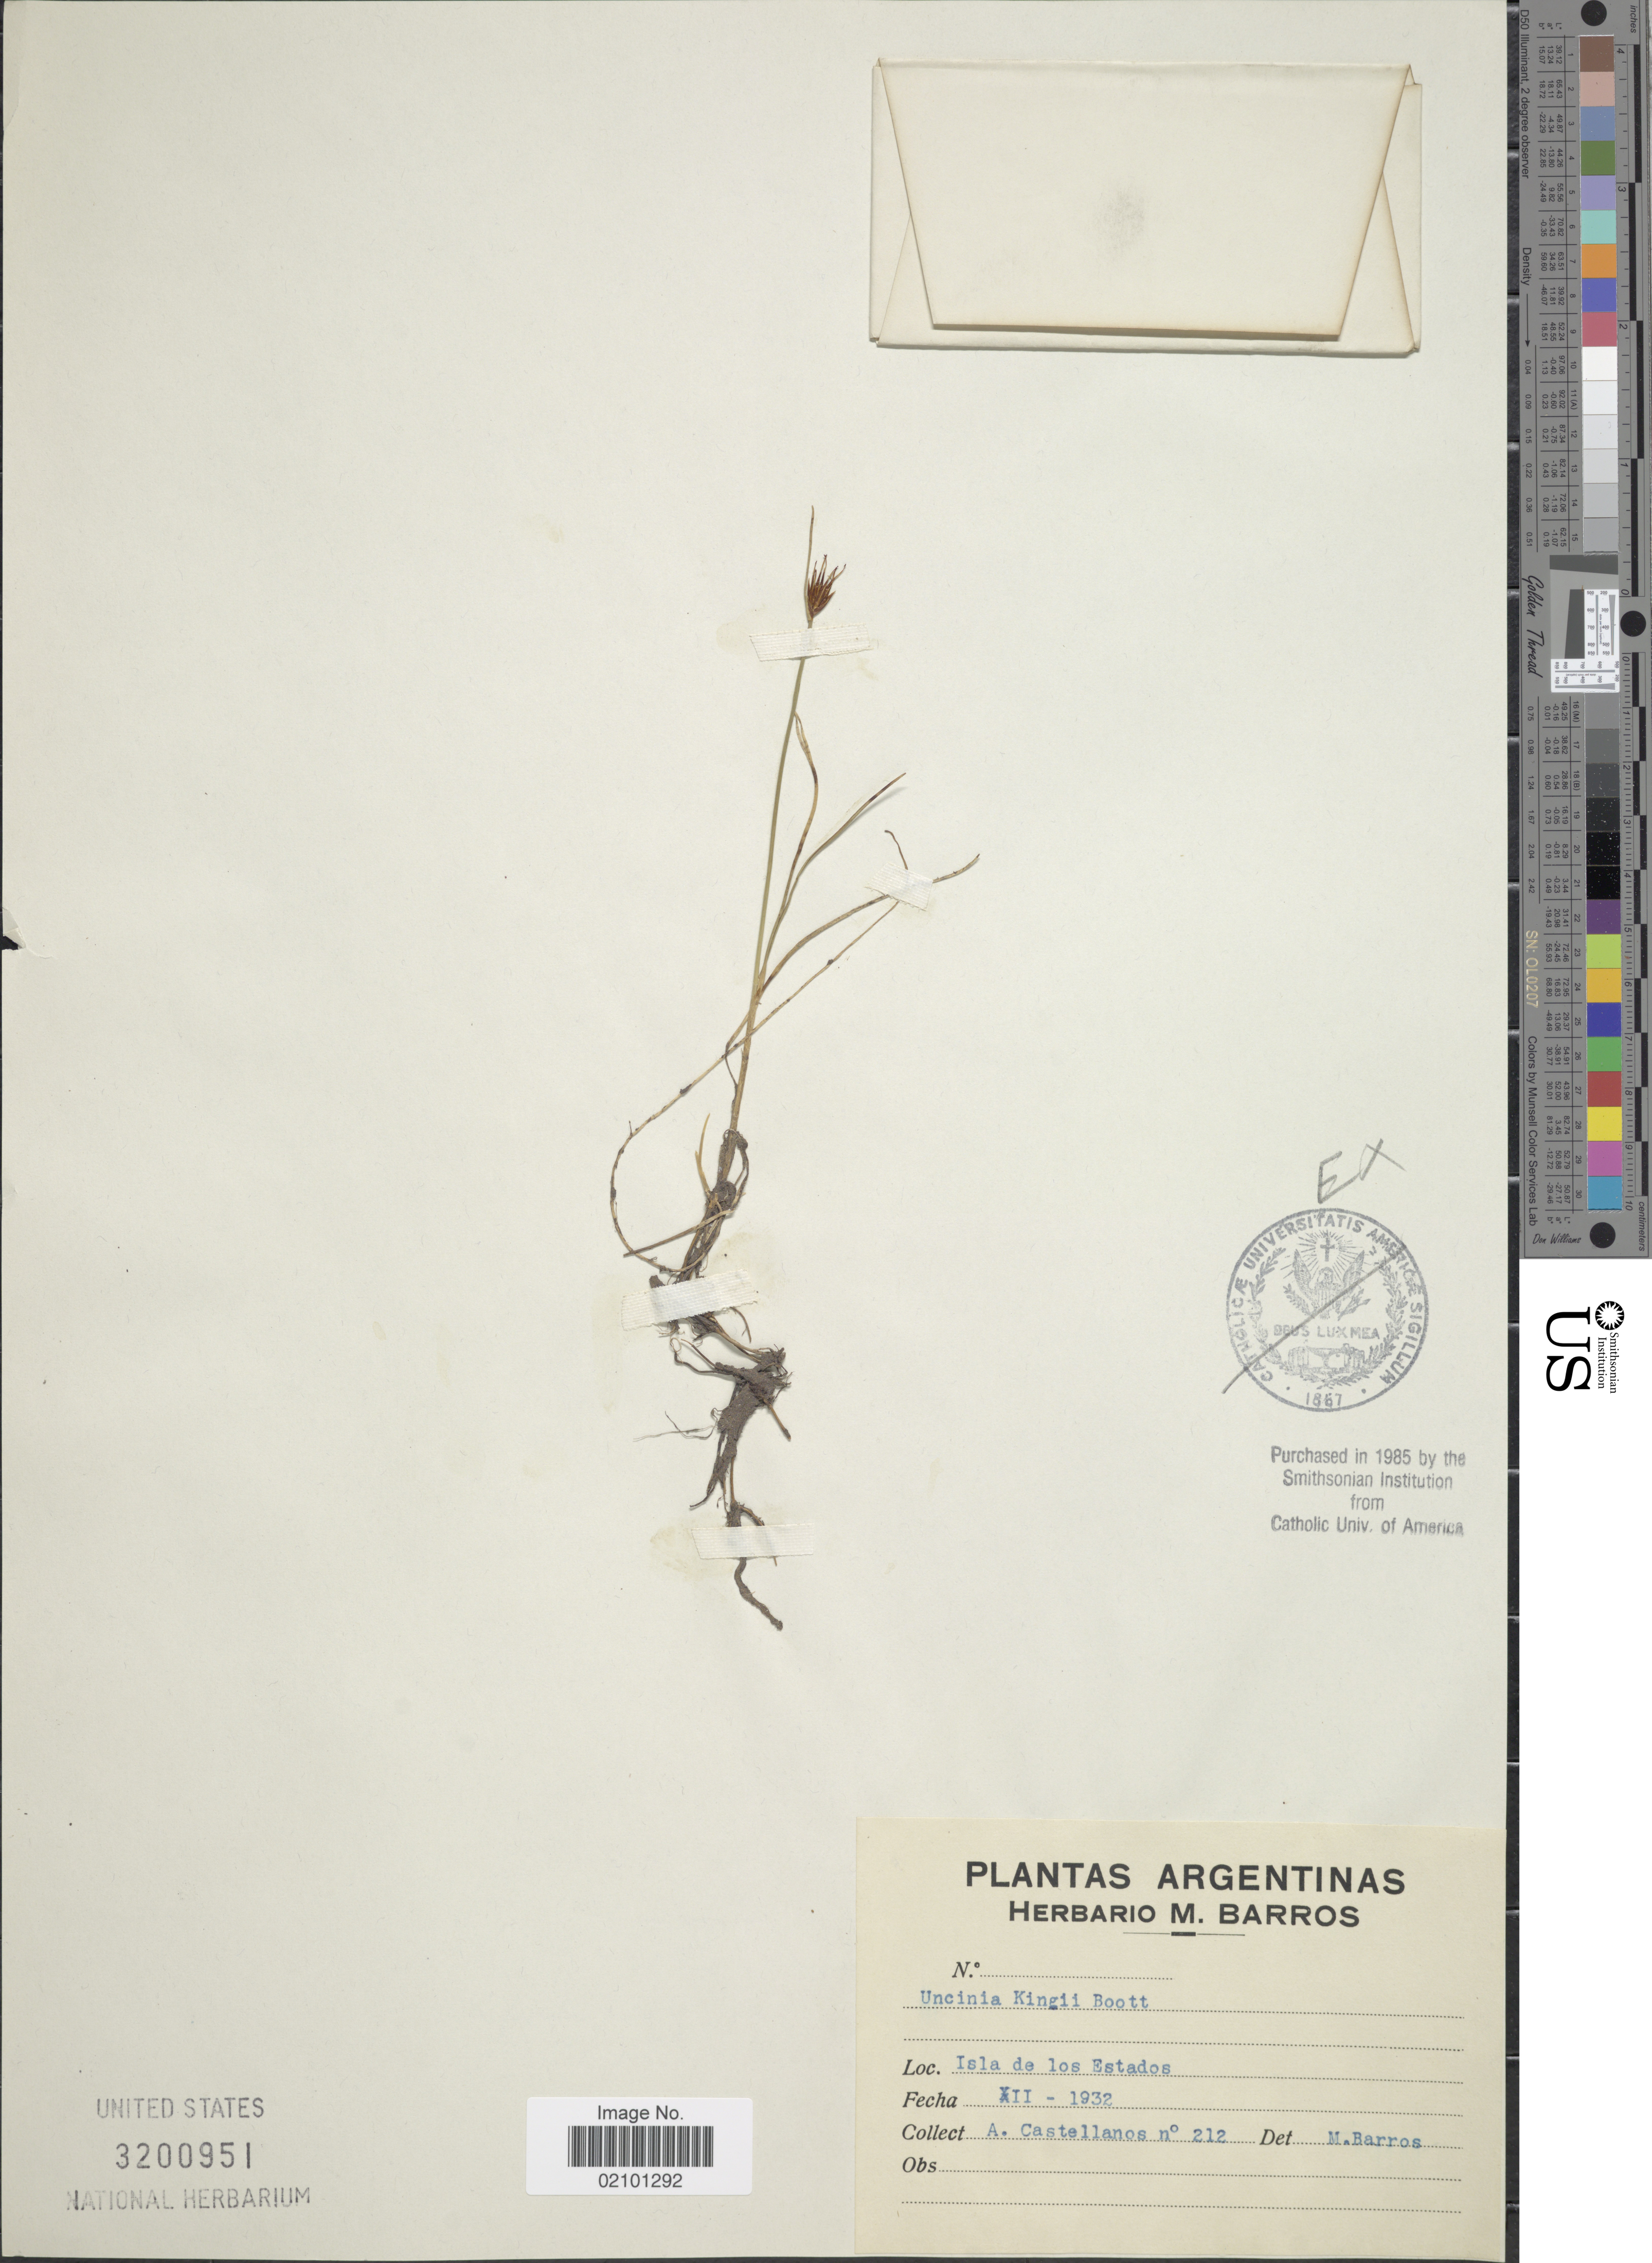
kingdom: Plantae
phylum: Tracheophyta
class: Liliopsida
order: Poales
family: Cyperaceae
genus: Carex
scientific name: Carex kingii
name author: (R. Br. ex Boott) Reznicek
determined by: Jimnéz-Mejias, Pedro, (UPOS), Universidad Pablo de Olavide (SPAIN)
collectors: A. Castellanos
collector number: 212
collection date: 1932-12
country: Argentina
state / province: Tierra del Fuego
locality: Isla de los Estados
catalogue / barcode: US 3200951